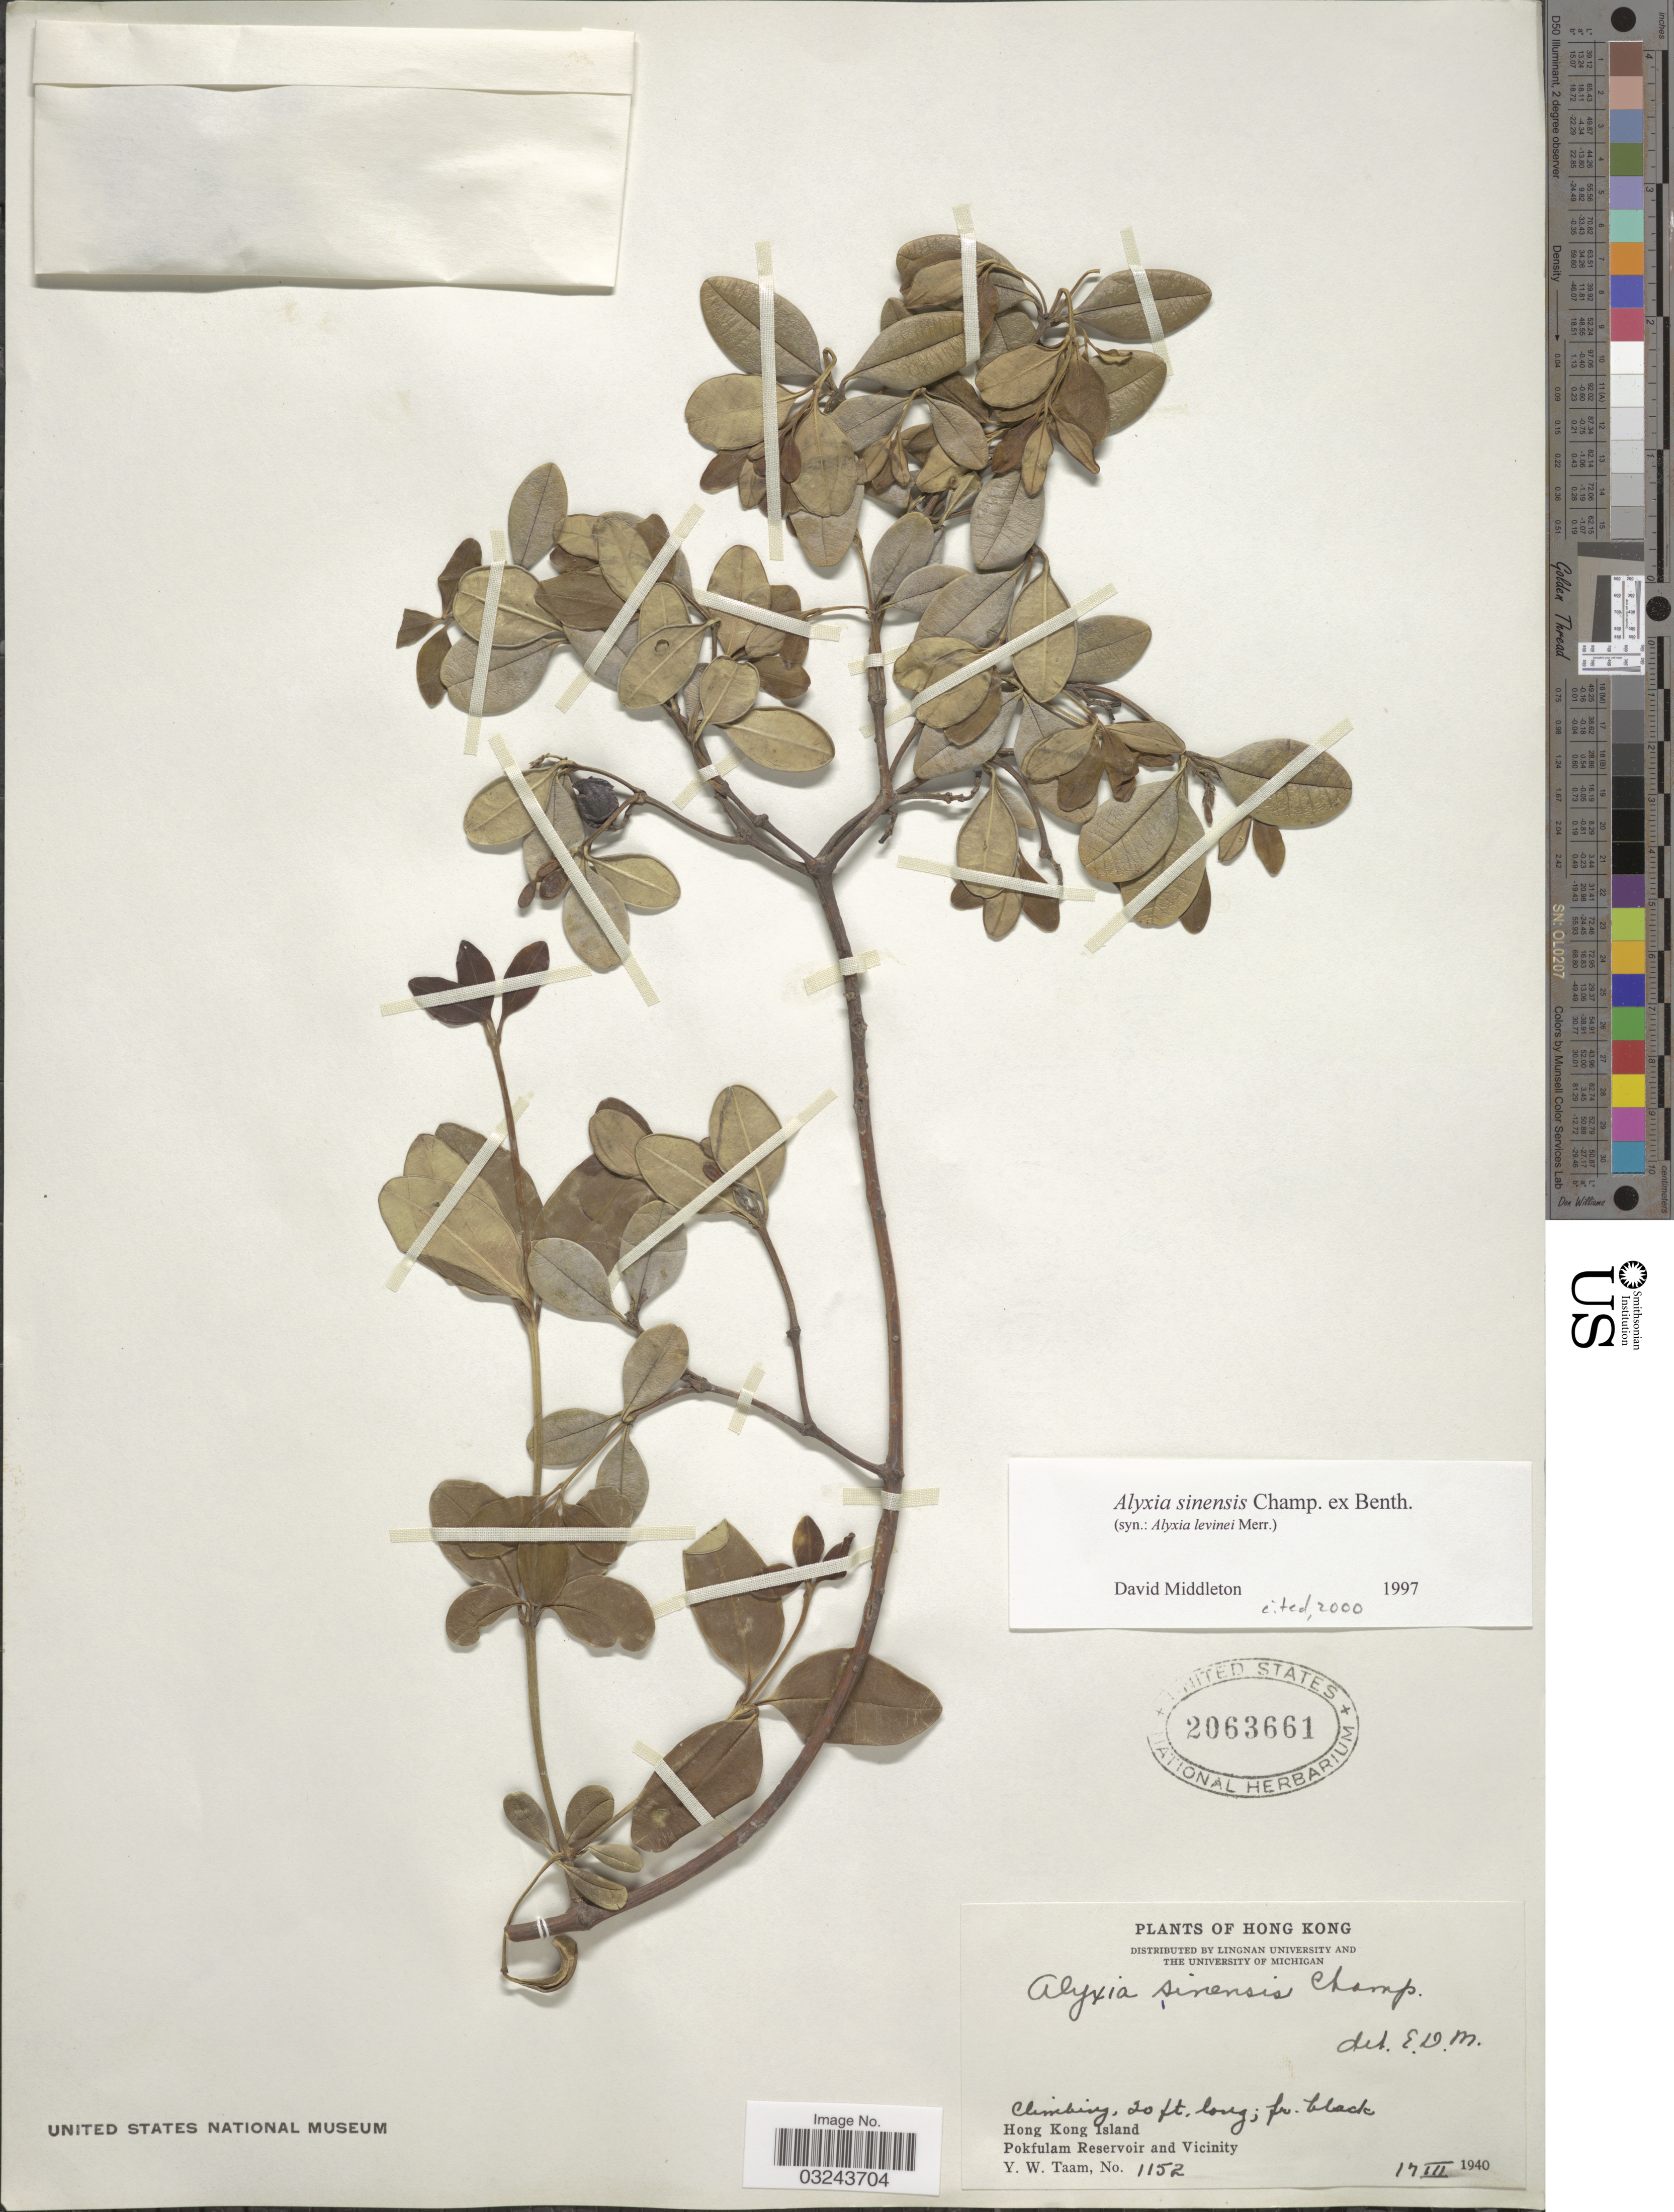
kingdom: Plantae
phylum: Tracheophyta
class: Magnoliopsida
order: Gentianales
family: Apocynaceae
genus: Alyxia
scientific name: Alyxia sinensis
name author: Champ. ex Benth.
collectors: Y. W. Taam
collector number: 1152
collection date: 1940-03-17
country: China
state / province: Hong Kong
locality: Hong Kong Island, Pokfulam Reservoir and Vicinity.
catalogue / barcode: US 2063661